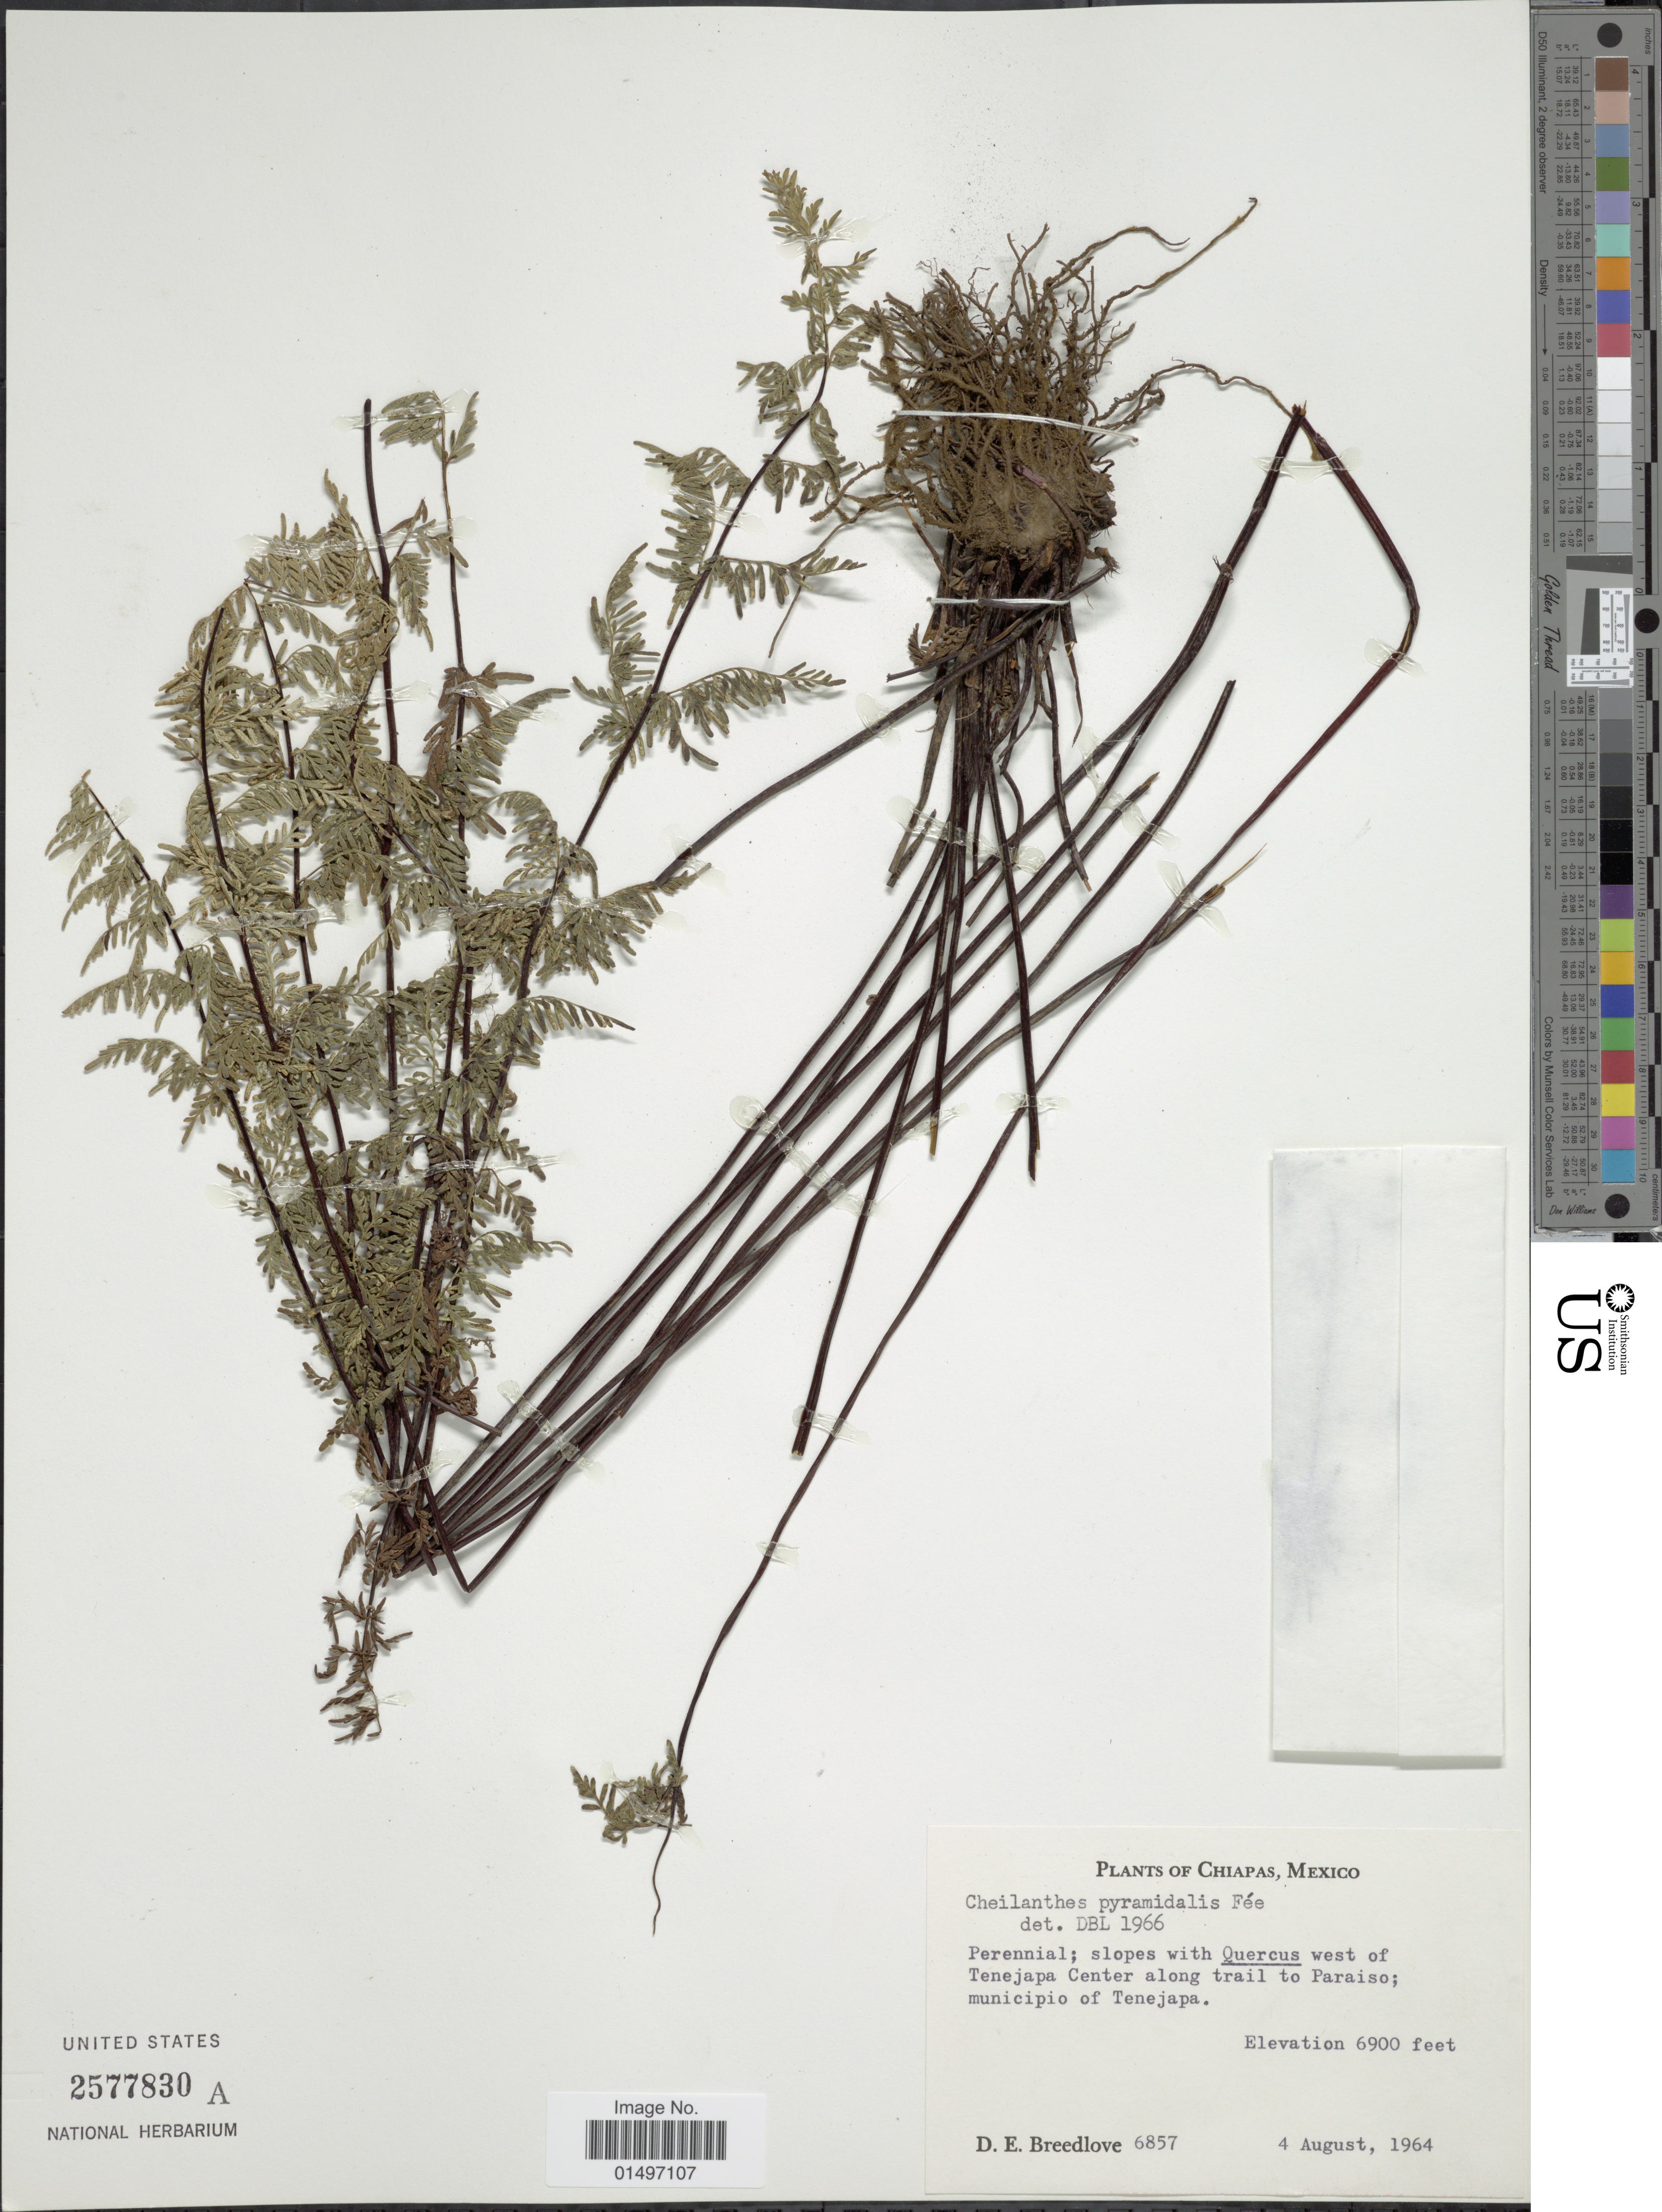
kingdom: Plantae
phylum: Tracheophyta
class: Polypodiopsida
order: Polypodiales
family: Pteridaceae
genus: Gaga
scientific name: Gaga hirsuta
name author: (Link) Fay W. Li & Windham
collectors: D. E. Breedlove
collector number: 6857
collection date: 1964-08-04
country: Mexico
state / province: Chiapas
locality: Mexico, Chiapas, Perennial: west of Tenejapa Center along trail to Paraiso; municipio of Tenejapa.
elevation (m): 2103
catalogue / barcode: US 2577830A